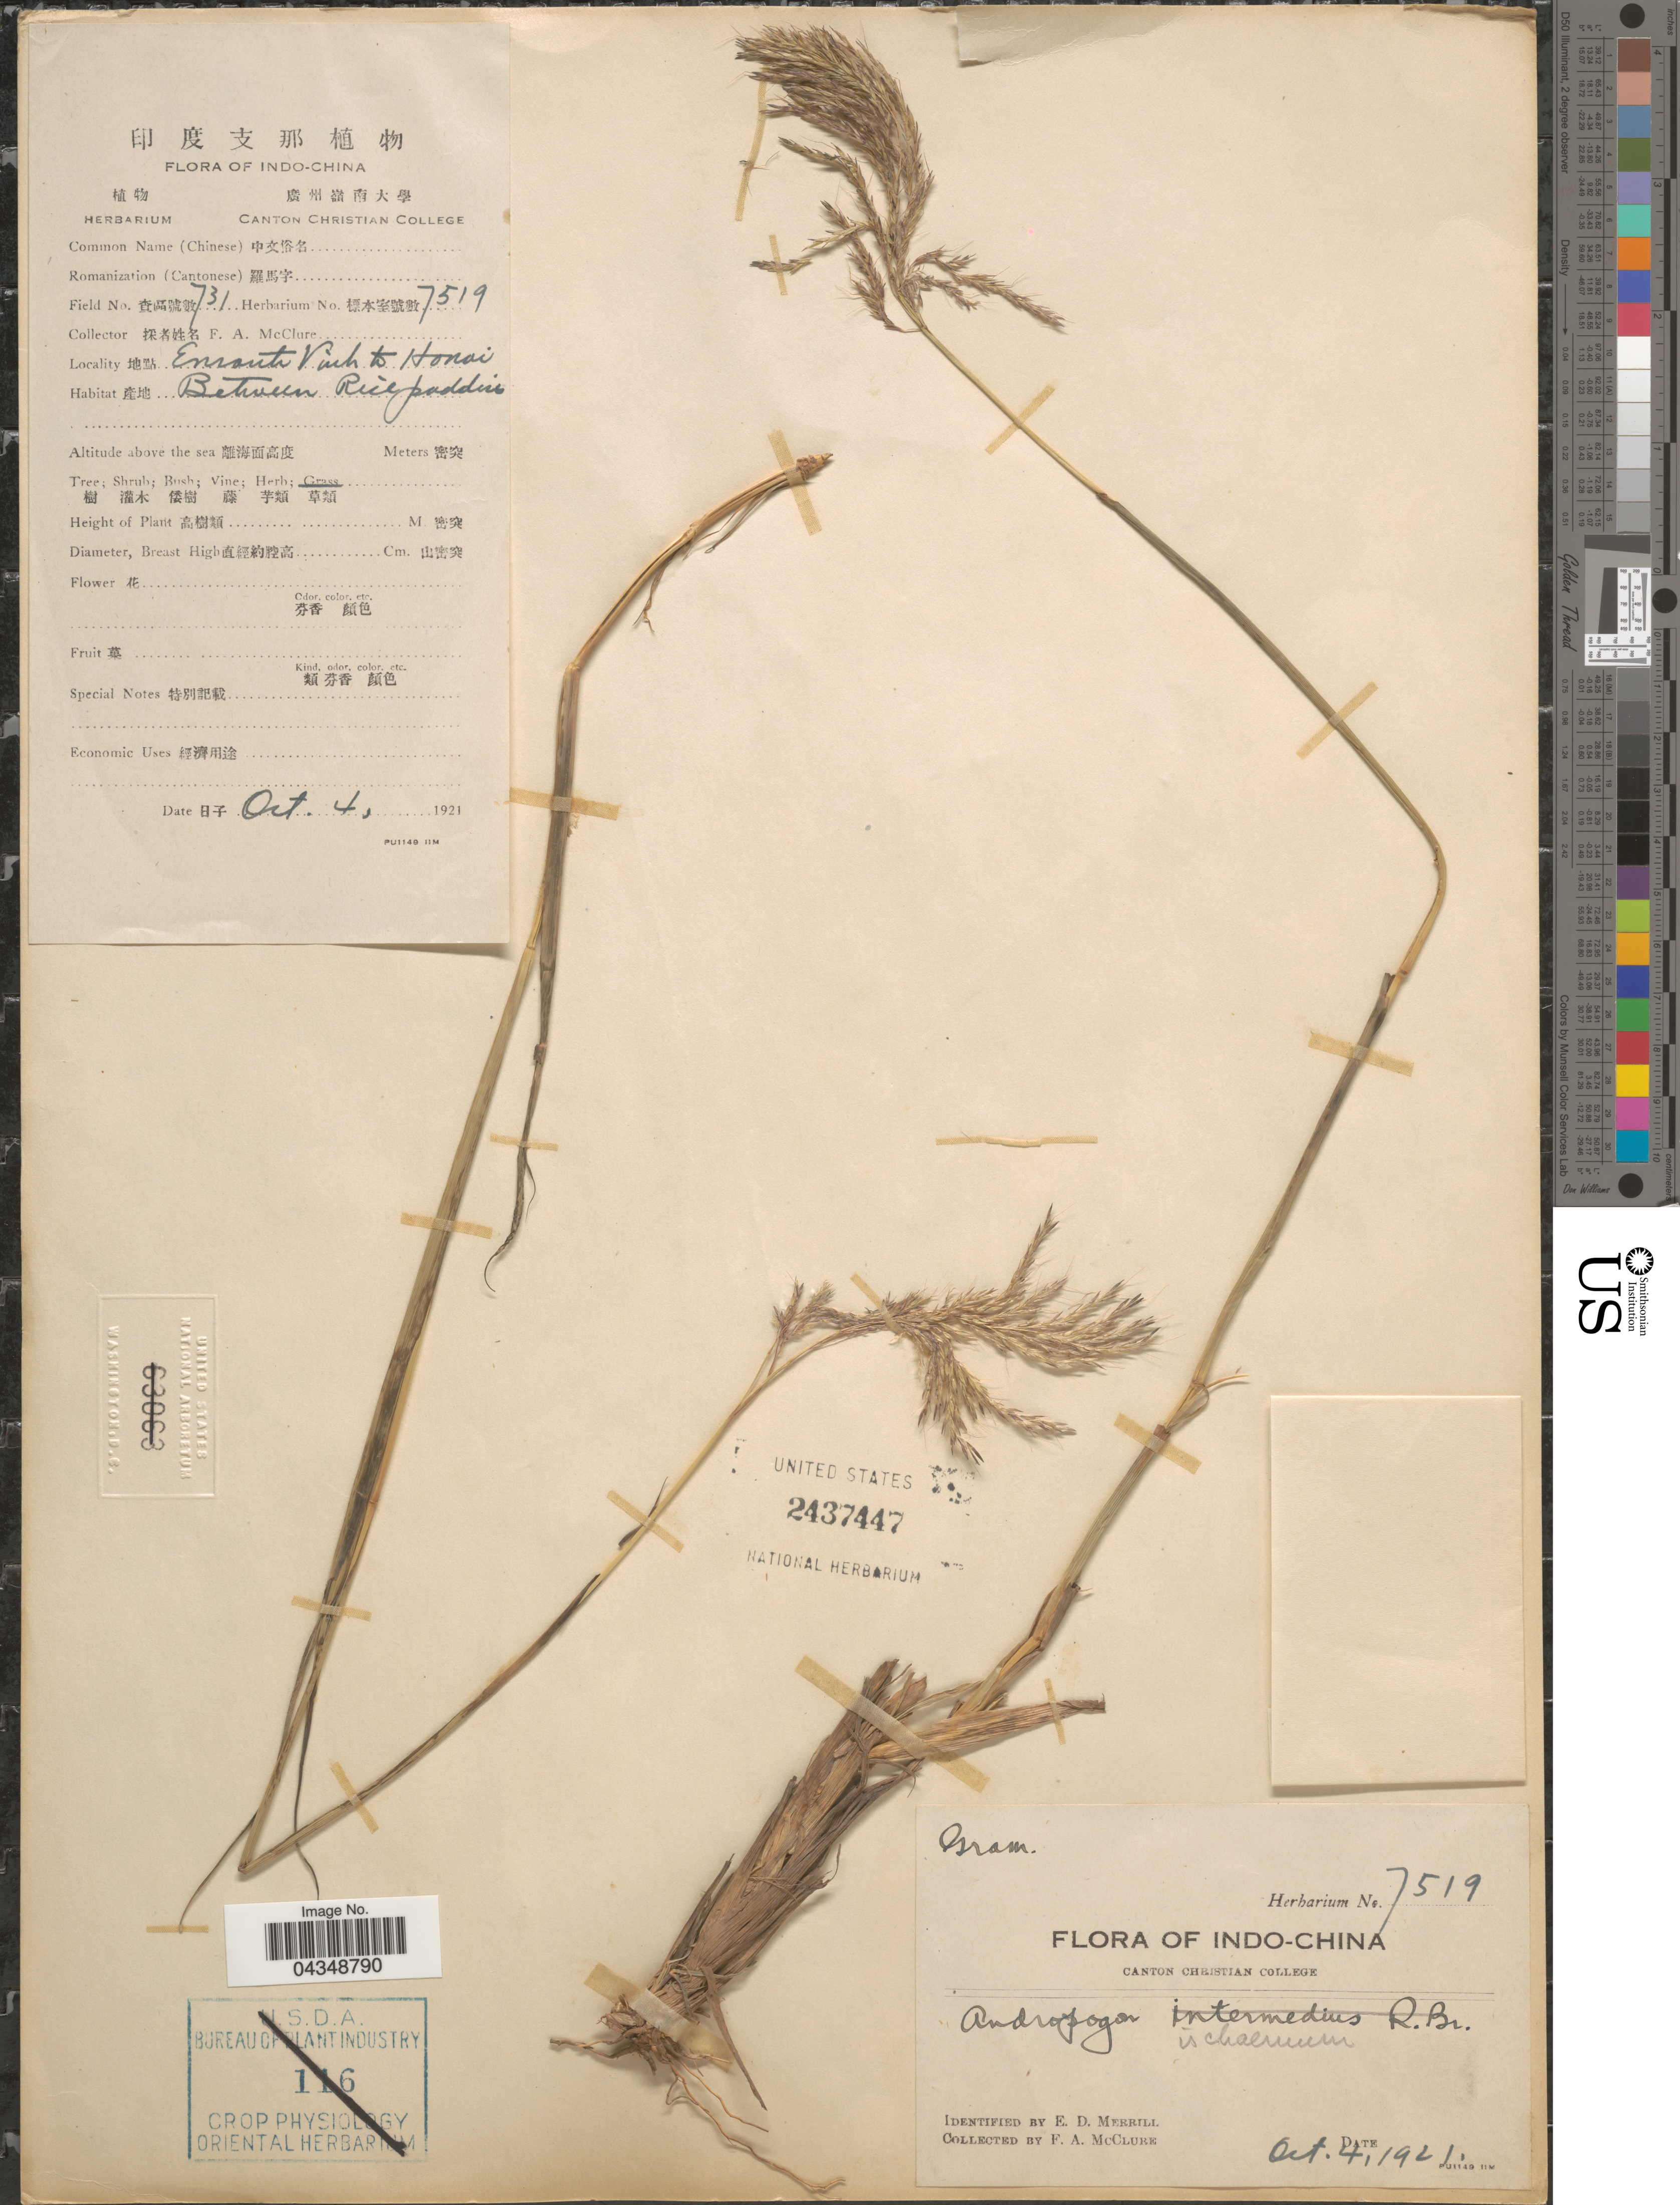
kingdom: Plantae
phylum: Tracheophyta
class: Liliopsida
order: Poales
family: Poaceae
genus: Bothriochloa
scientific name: Bothriochloa ischaemum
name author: (L.) Keng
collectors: F. A. McClure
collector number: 7519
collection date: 1921-10-04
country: Vietnam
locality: Indo-China. Enroute Vinh to Honai. Between Rice paddies.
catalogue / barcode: US 2437447